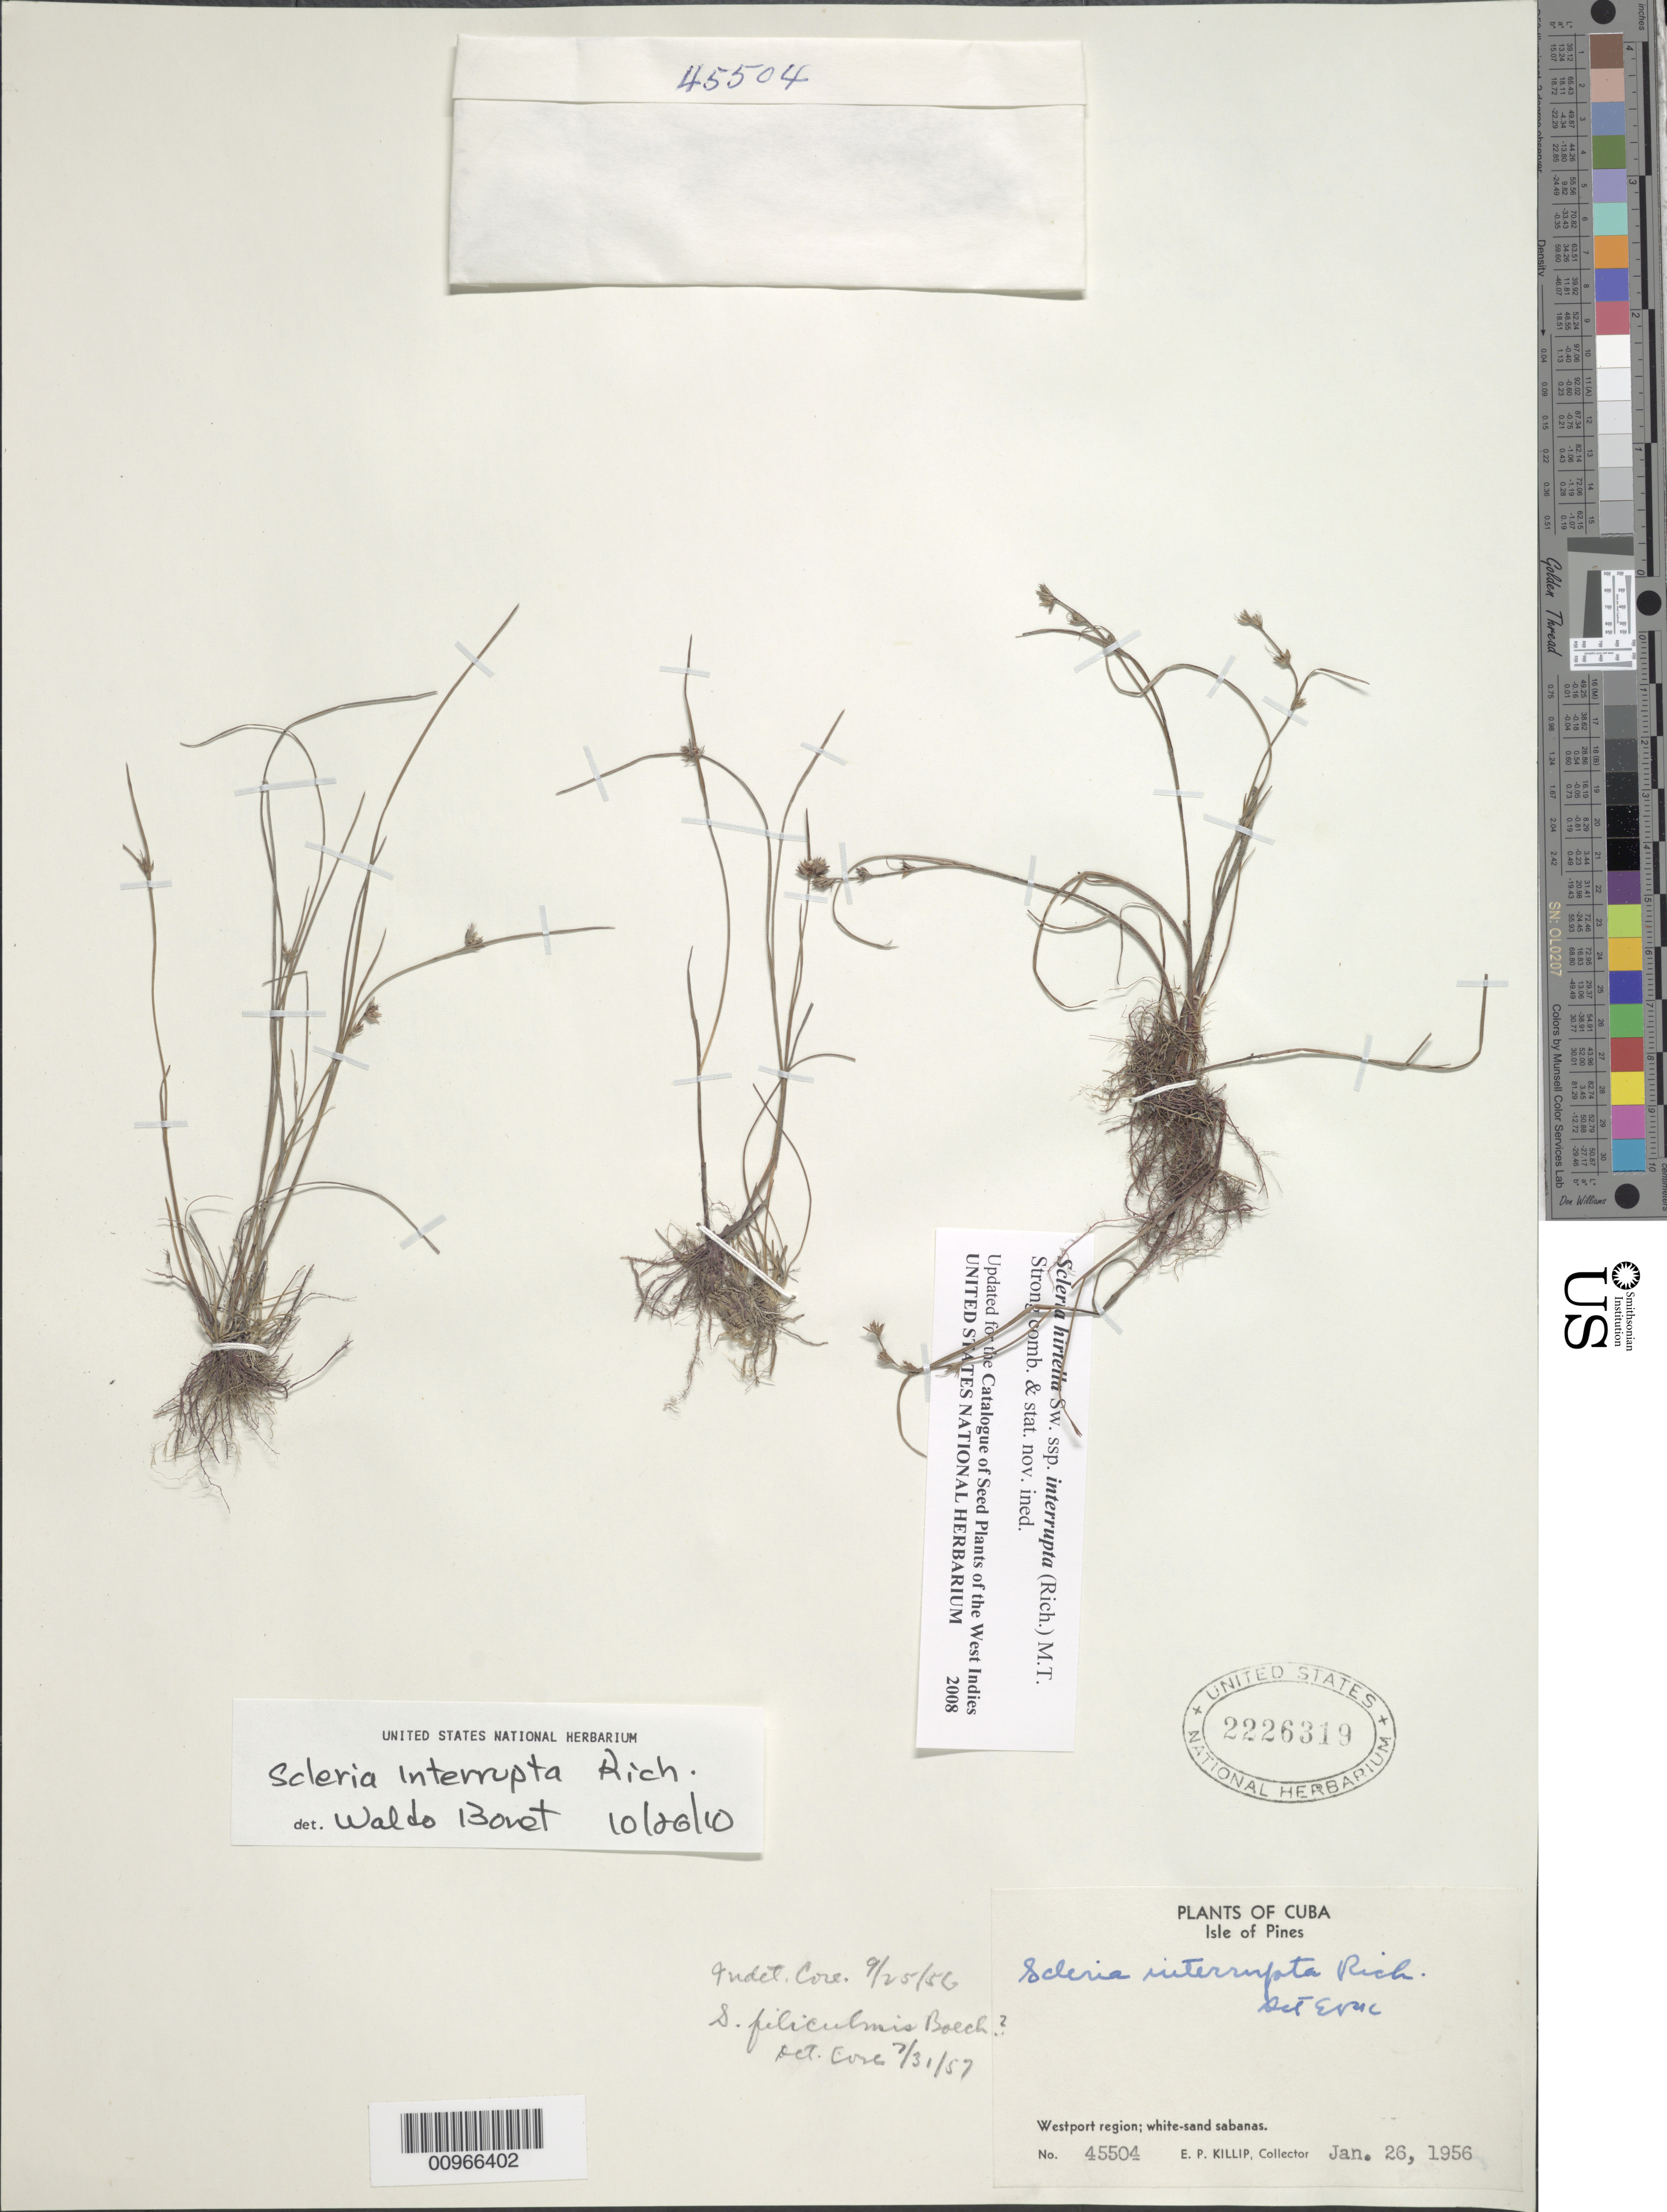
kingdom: Plantae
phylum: Tracheophyta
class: Liliopsida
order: Poales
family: Cyperaceae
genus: Scleria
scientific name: Scleria hirtella subsp. interrupta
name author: (Rich.) M.T. Strong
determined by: Strong, M. T., (US), Smithsonian Institution - National Museum of Natural History (UNITED STATES)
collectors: E. P. Killip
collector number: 45504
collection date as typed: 26 Jan 1956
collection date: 1956-01-26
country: Cuba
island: Isla de la Juventud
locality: Westport Region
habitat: White-sand sabanas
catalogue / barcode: US 2226319